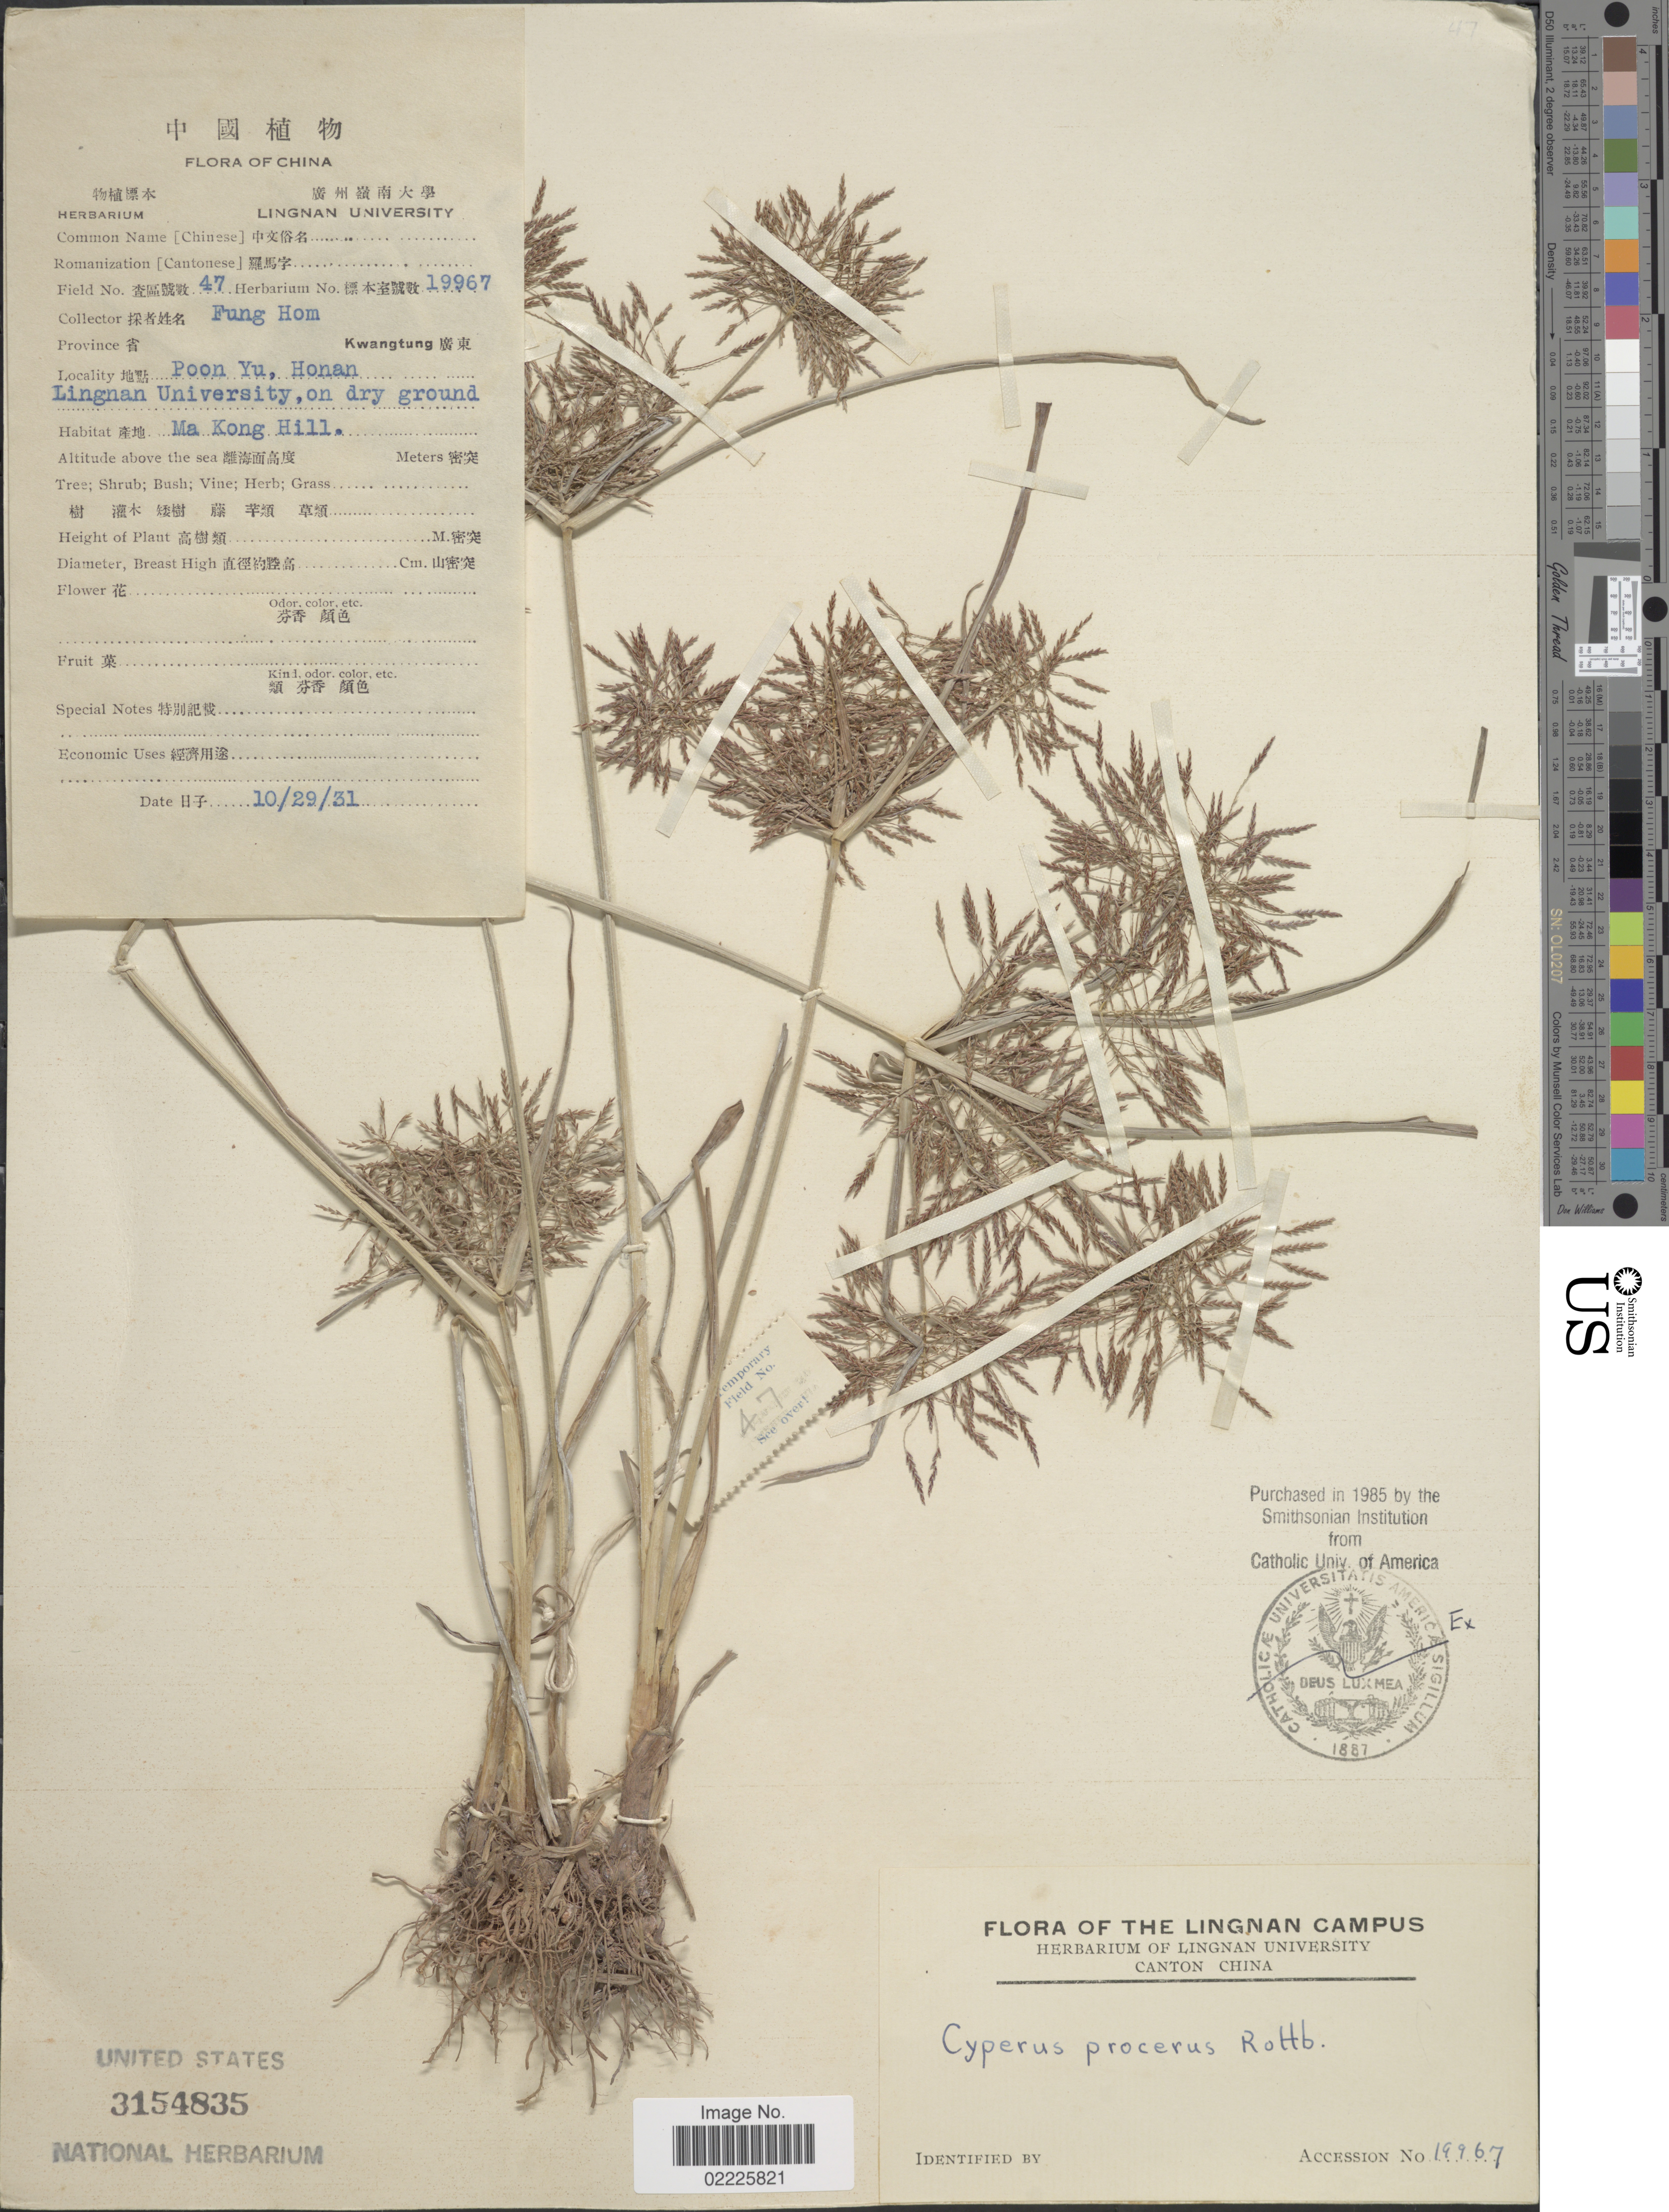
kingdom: Plantae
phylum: Tracheophyta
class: Liliopsida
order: Poales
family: Cyperaceae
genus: Cyperus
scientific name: Cyperus distans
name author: L. f.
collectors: F. Hom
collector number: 47/19967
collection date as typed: Transcribed d/m/y: 29/10/31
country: China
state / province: Henan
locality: Poon Yu, Honan, Lingnan University, Ma Kong Hill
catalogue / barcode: US 3154835